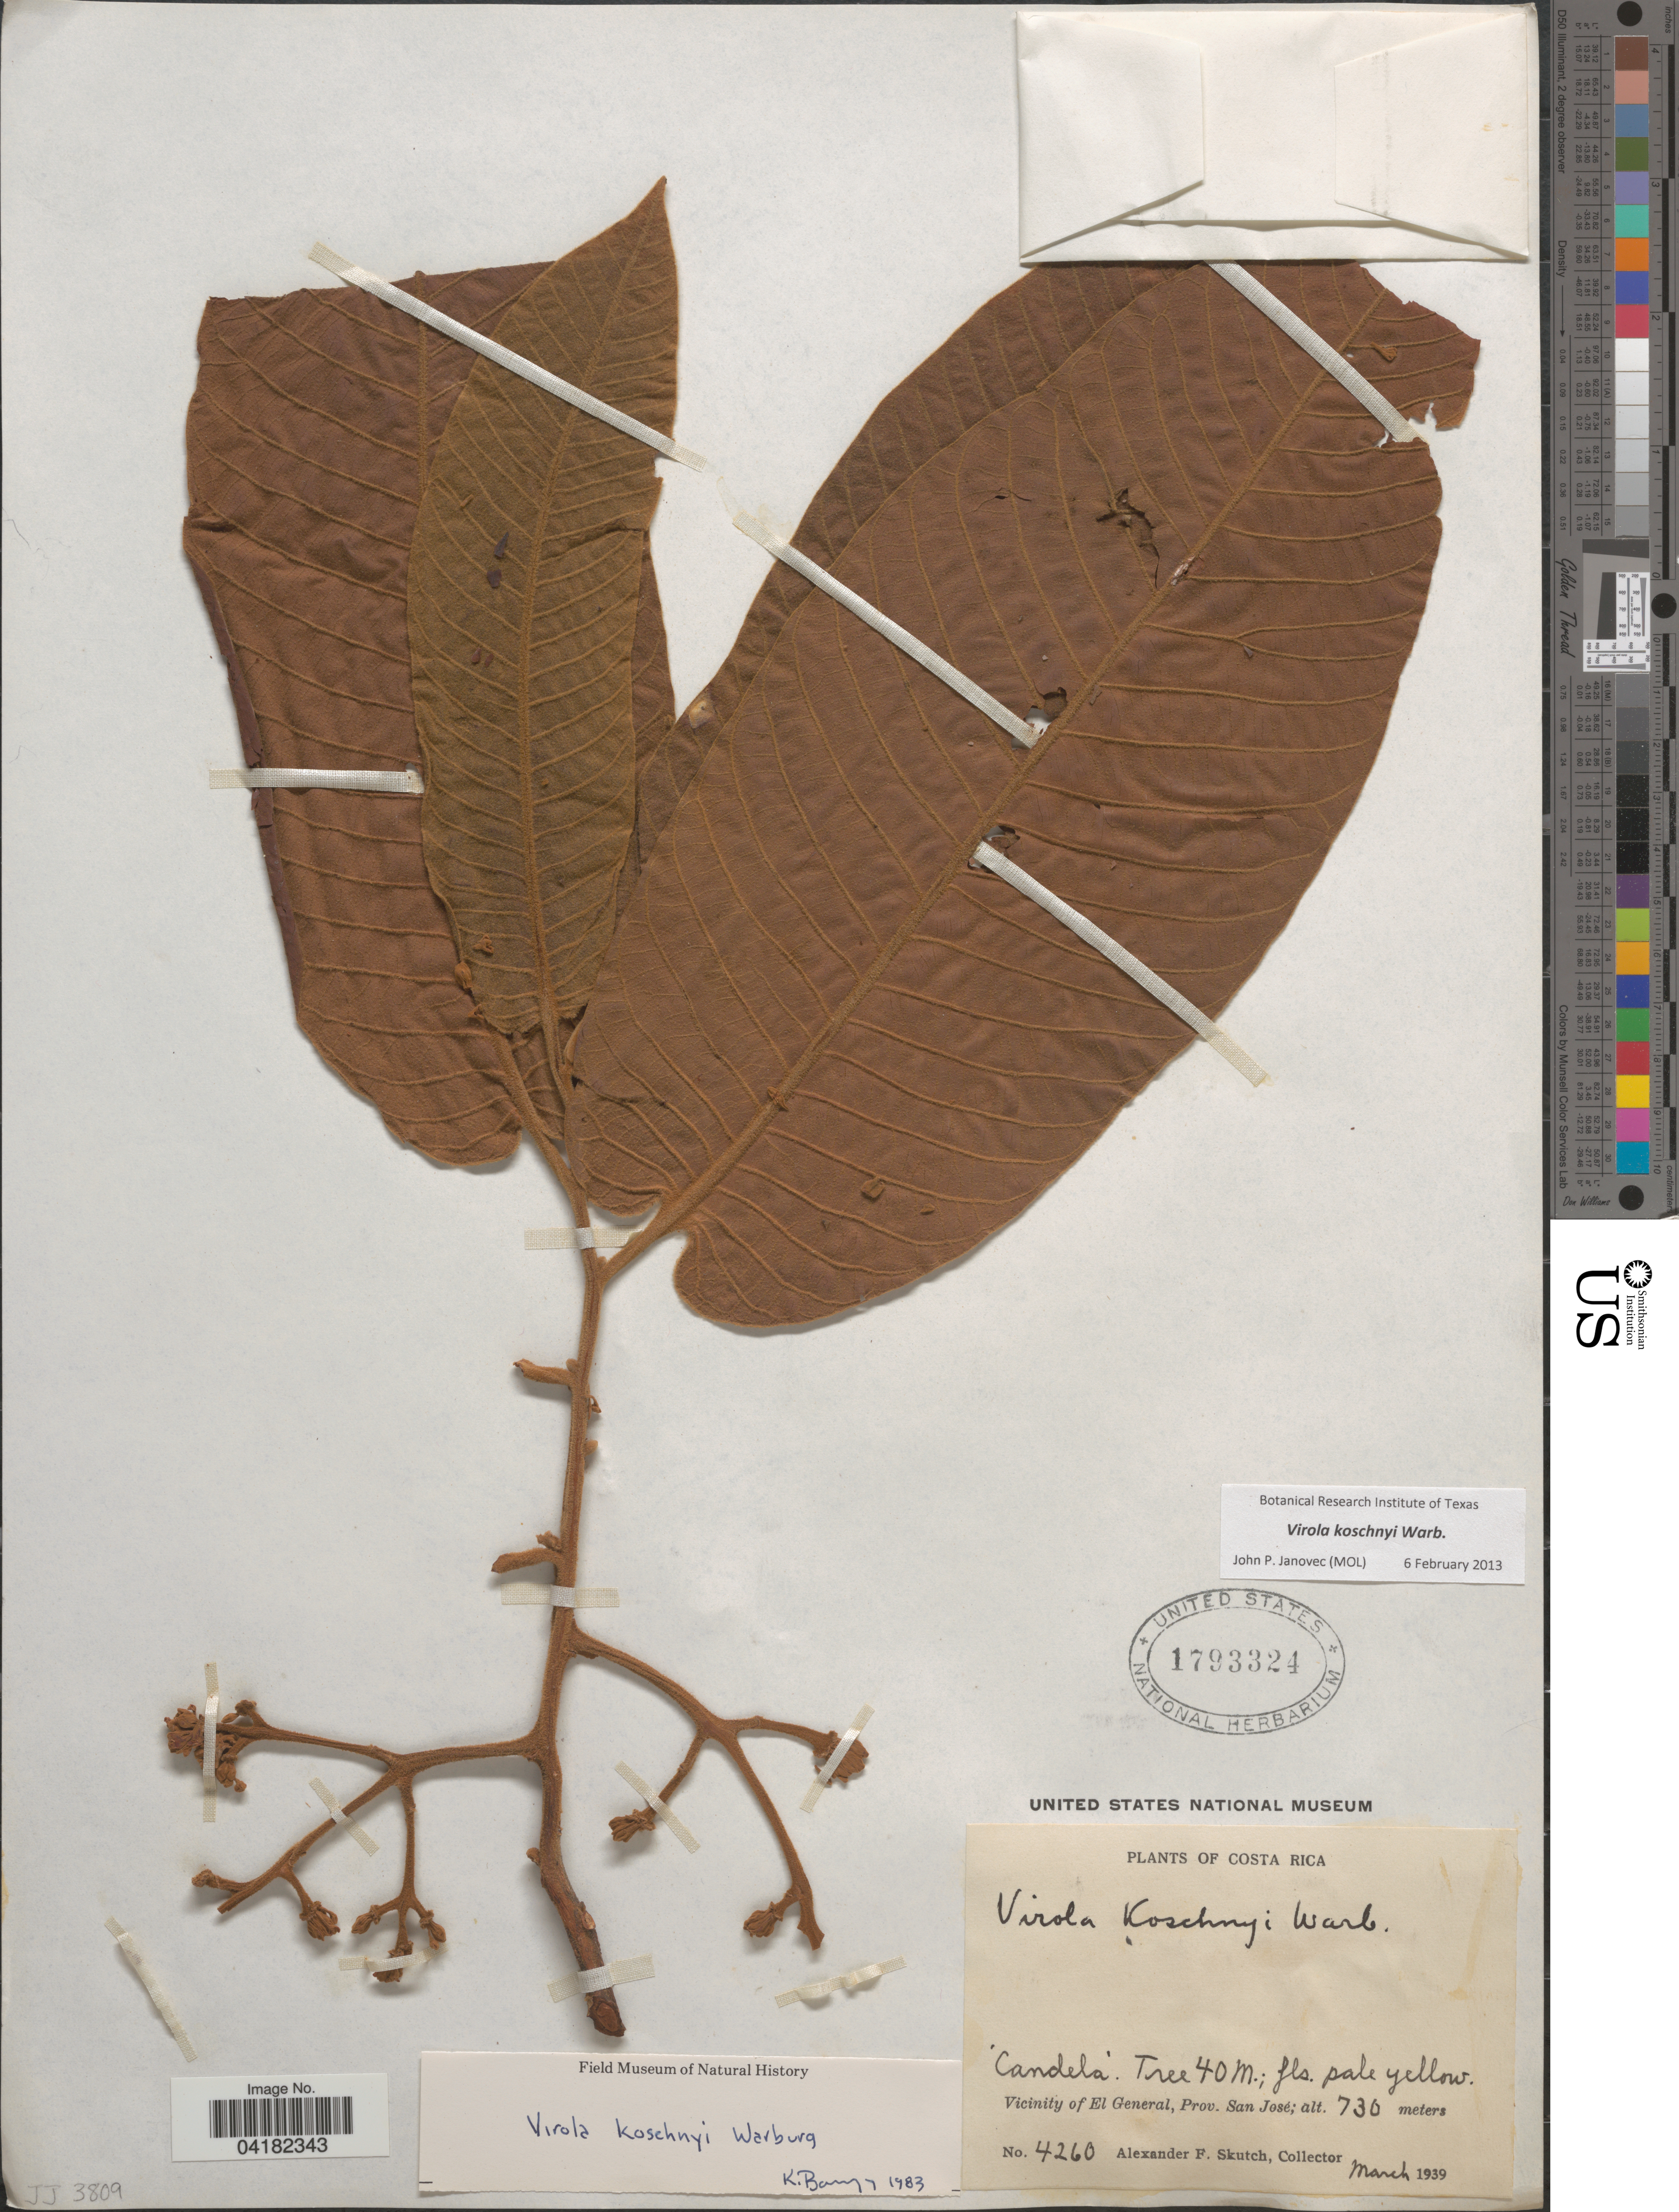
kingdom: Plantae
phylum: Tracheophyta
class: Magnoliopsida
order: Magnoliales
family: Myristicaceae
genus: Virola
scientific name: Virola koschnyi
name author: Warb.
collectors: A. F. Skutch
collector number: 4260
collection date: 1939-03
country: Costa Rica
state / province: San José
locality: Vicinity of El General.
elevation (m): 730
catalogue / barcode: US 1793324